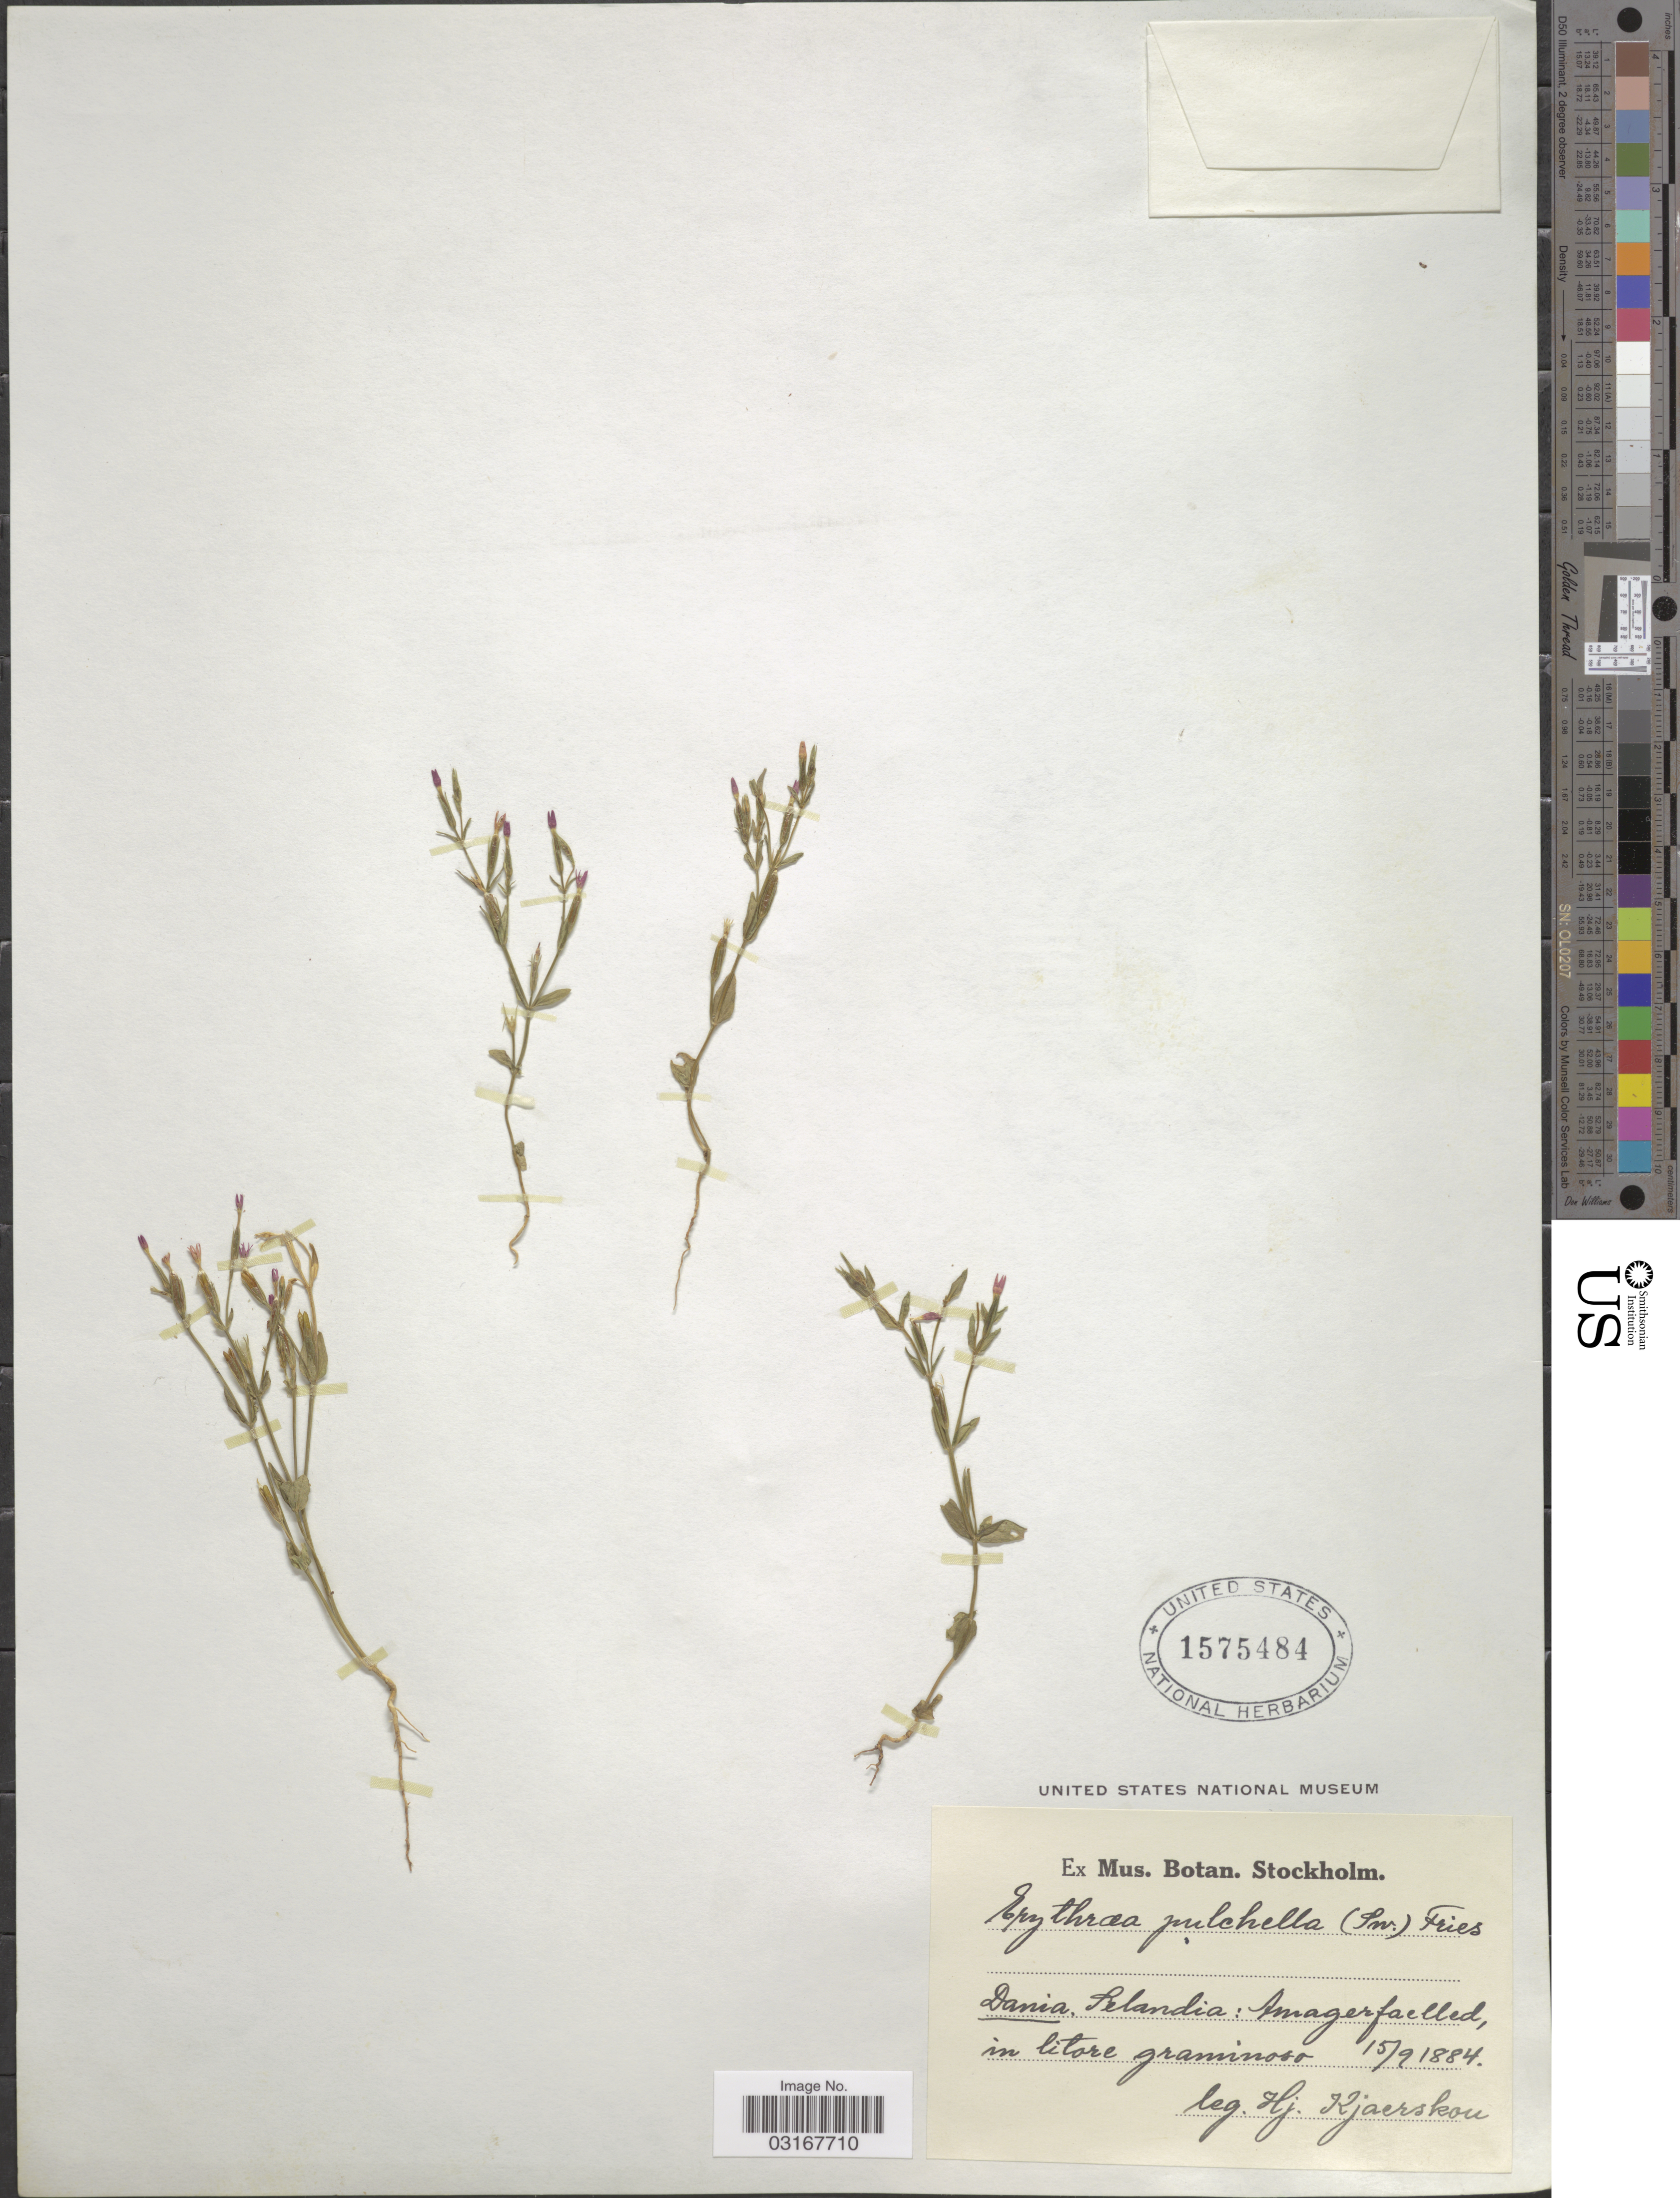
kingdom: Plantae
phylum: Tracheophyta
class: Magnoliopsida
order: Gentianales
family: Gentianaceae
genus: Centaurium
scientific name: Centaurium pulchellum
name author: (Sw.) Druce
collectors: H. Kjaerskou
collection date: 1884-09-15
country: Denmark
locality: Dania. Selandia: Amagerfaelled, in litore graminoso.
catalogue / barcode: US 1575484